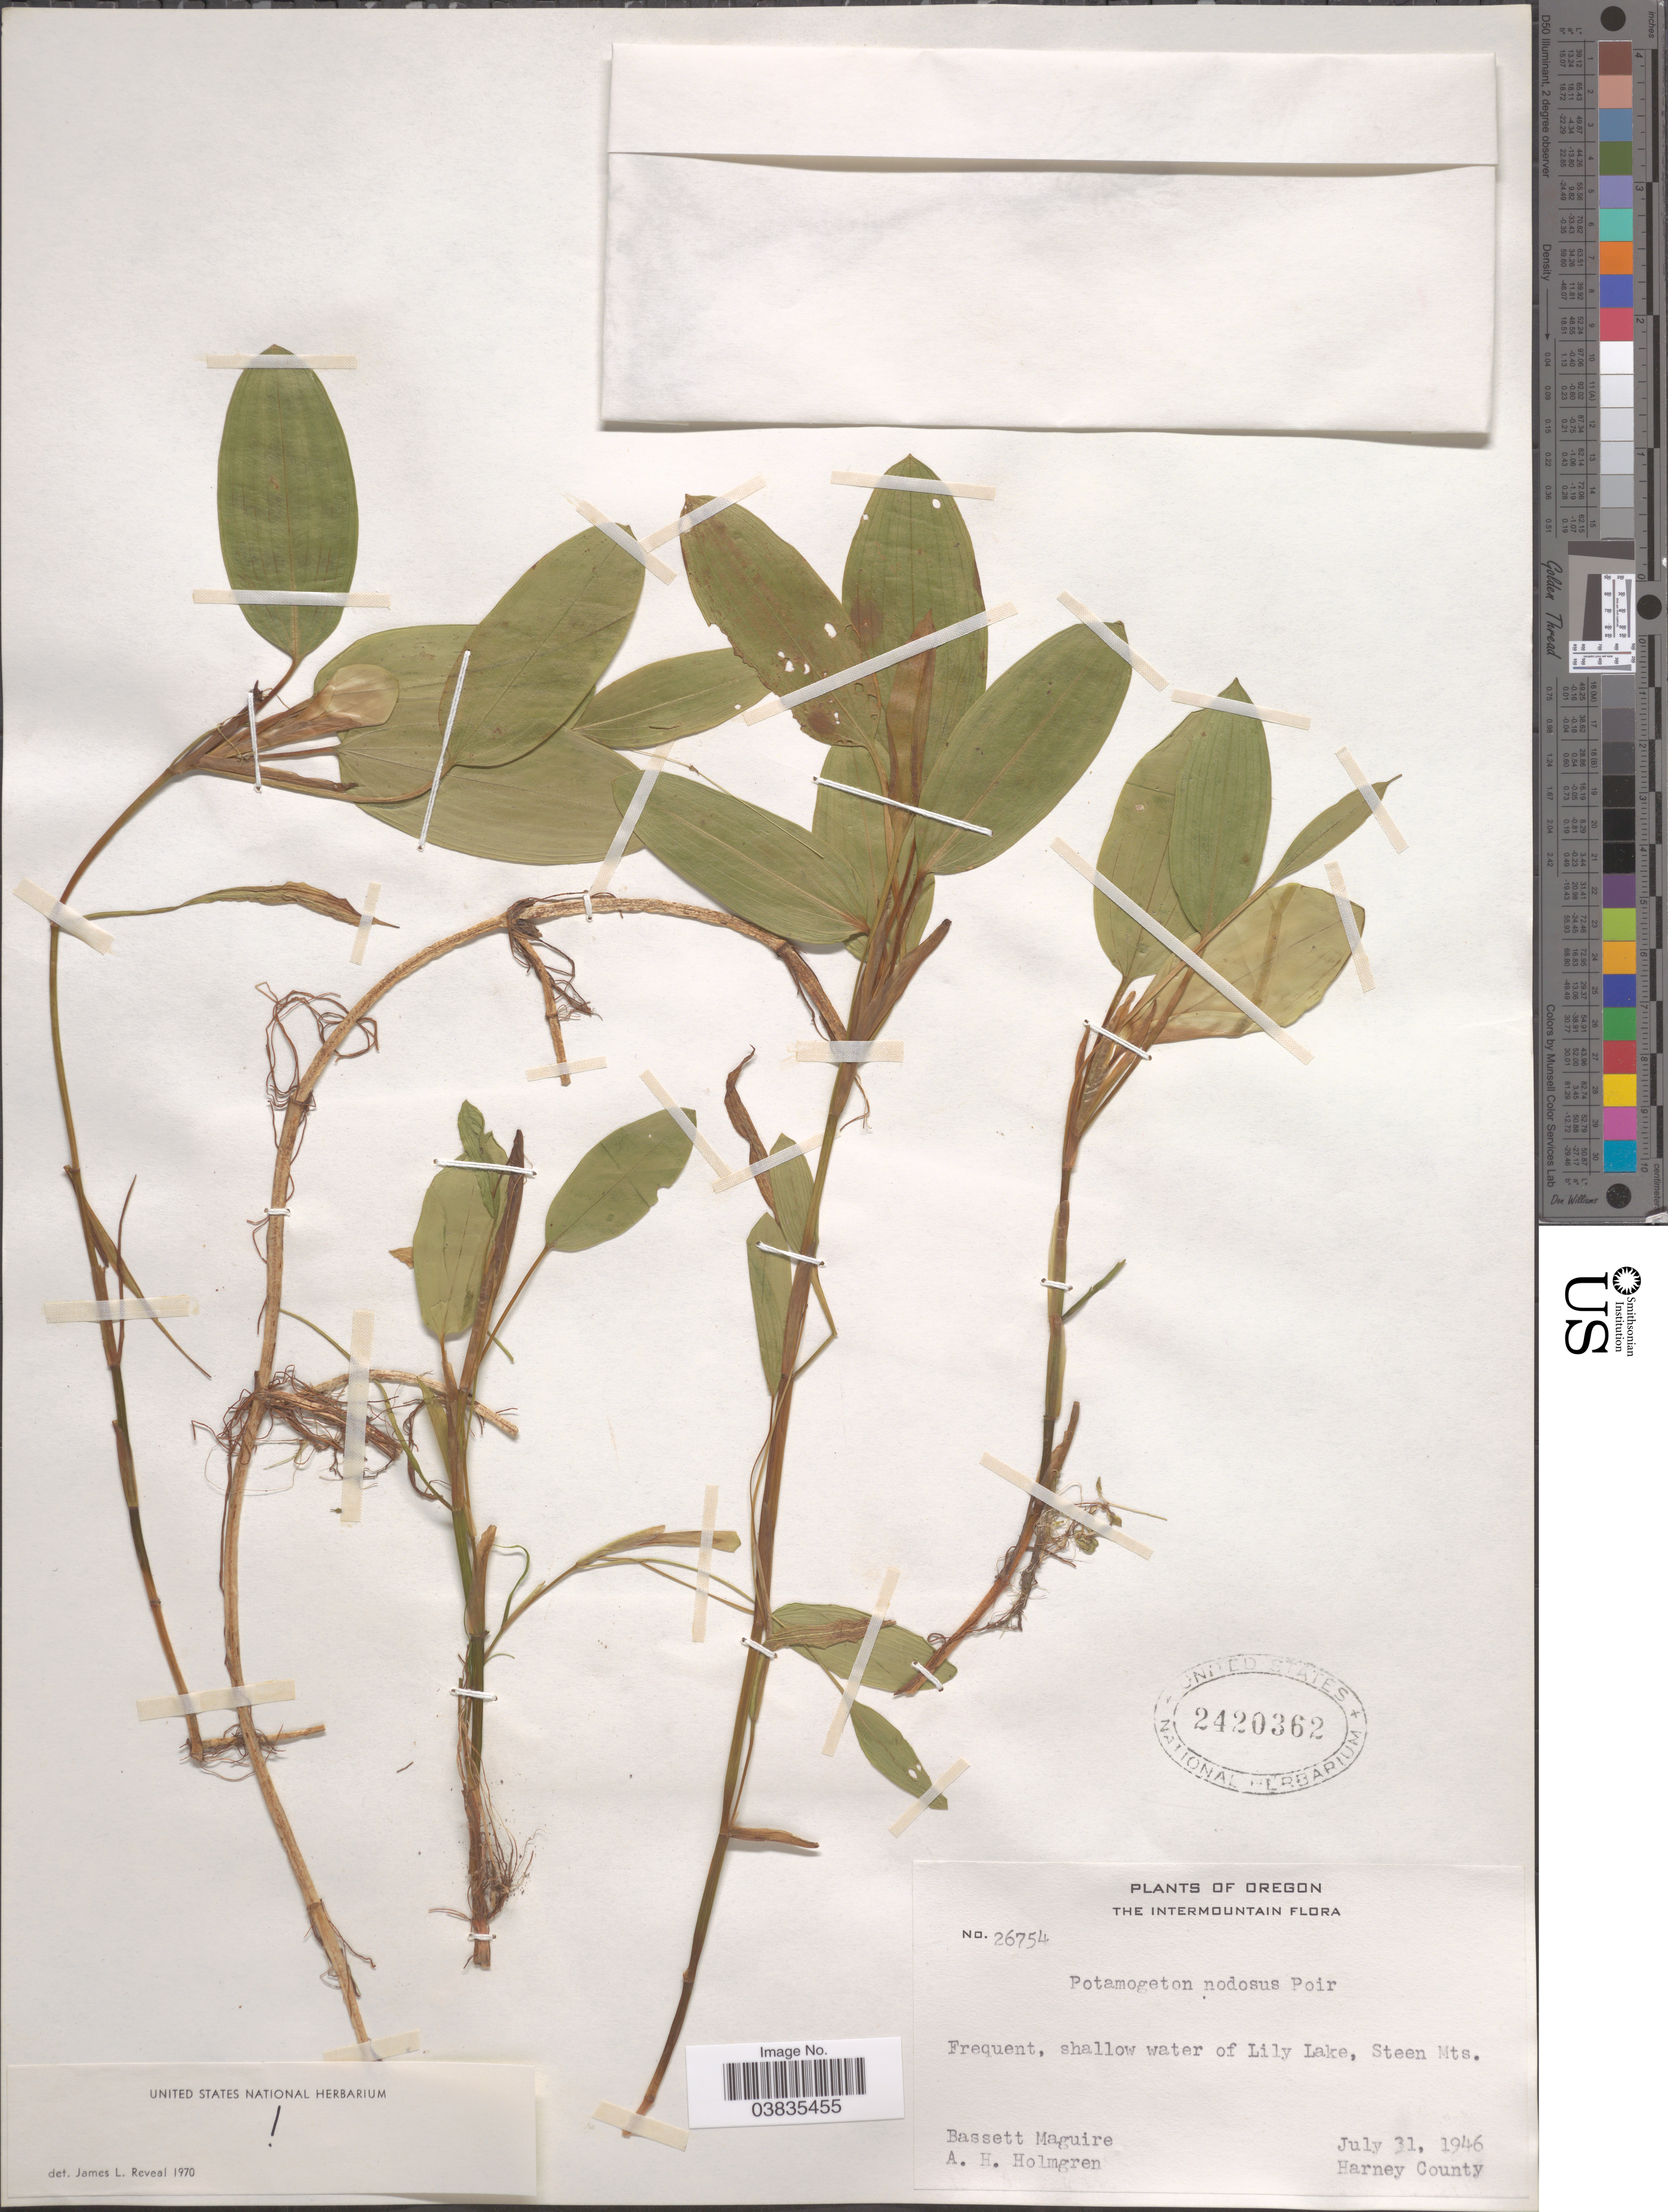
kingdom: Plantae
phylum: Tracheophyta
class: Liliopsida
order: Alismatales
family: Potamogetonaceae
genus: Potamogeton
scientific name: Potamogeton nodosus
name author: Poir.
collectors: B. Maguire & A. H. Holmgren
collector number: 26754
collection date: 1946-07-31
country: United States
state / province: Oregon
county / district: Harney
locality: The Intermountain. Shallow water of Lily Lake, Steen Mts. Harney County.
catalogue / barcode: US 2420362